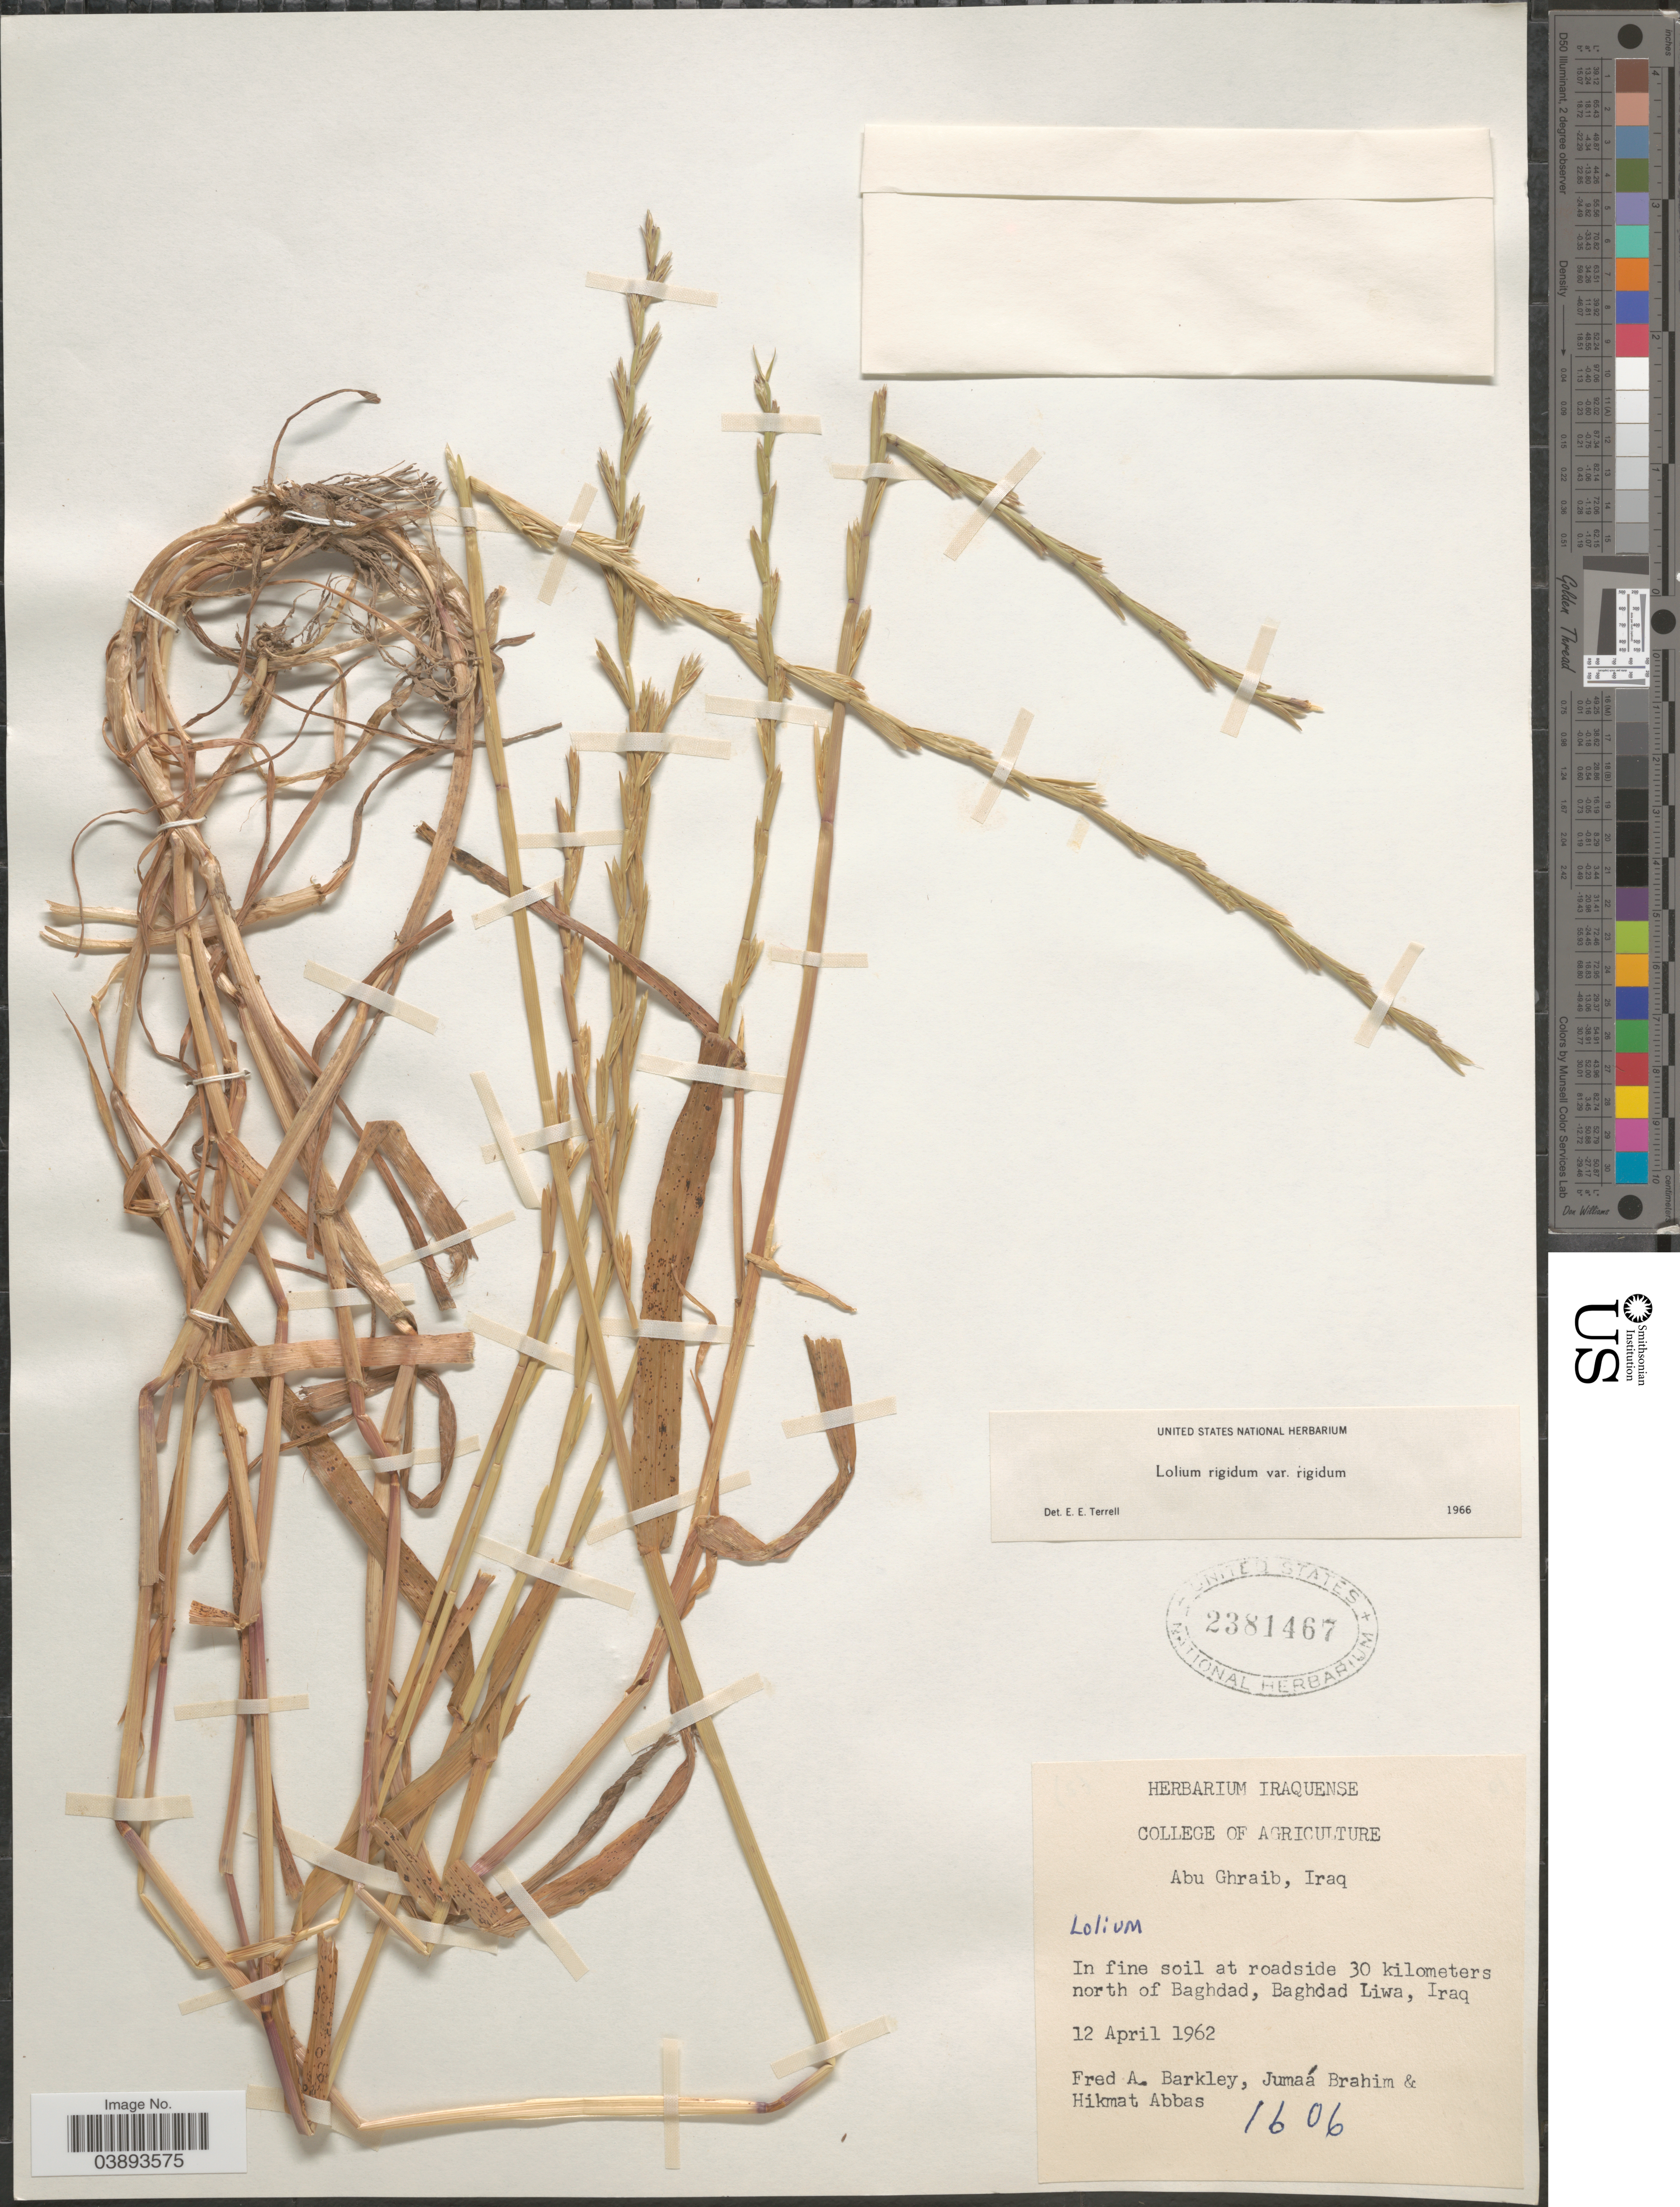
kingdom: Plantae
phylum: Tracheophyta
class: Liliopsida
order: Poales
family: Poaceae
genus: Lolium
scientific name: Lolium rigidum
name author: Gaudin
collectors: F. A. Barkley, Brahim M., J. & H. Abbas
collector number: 1606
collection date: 1962-04-12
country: Iraq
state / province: Baghdad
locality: In fine soil at roadside 30 kilometers north of Baghdad, Baghdad Liwa.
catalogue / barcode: US 2381467